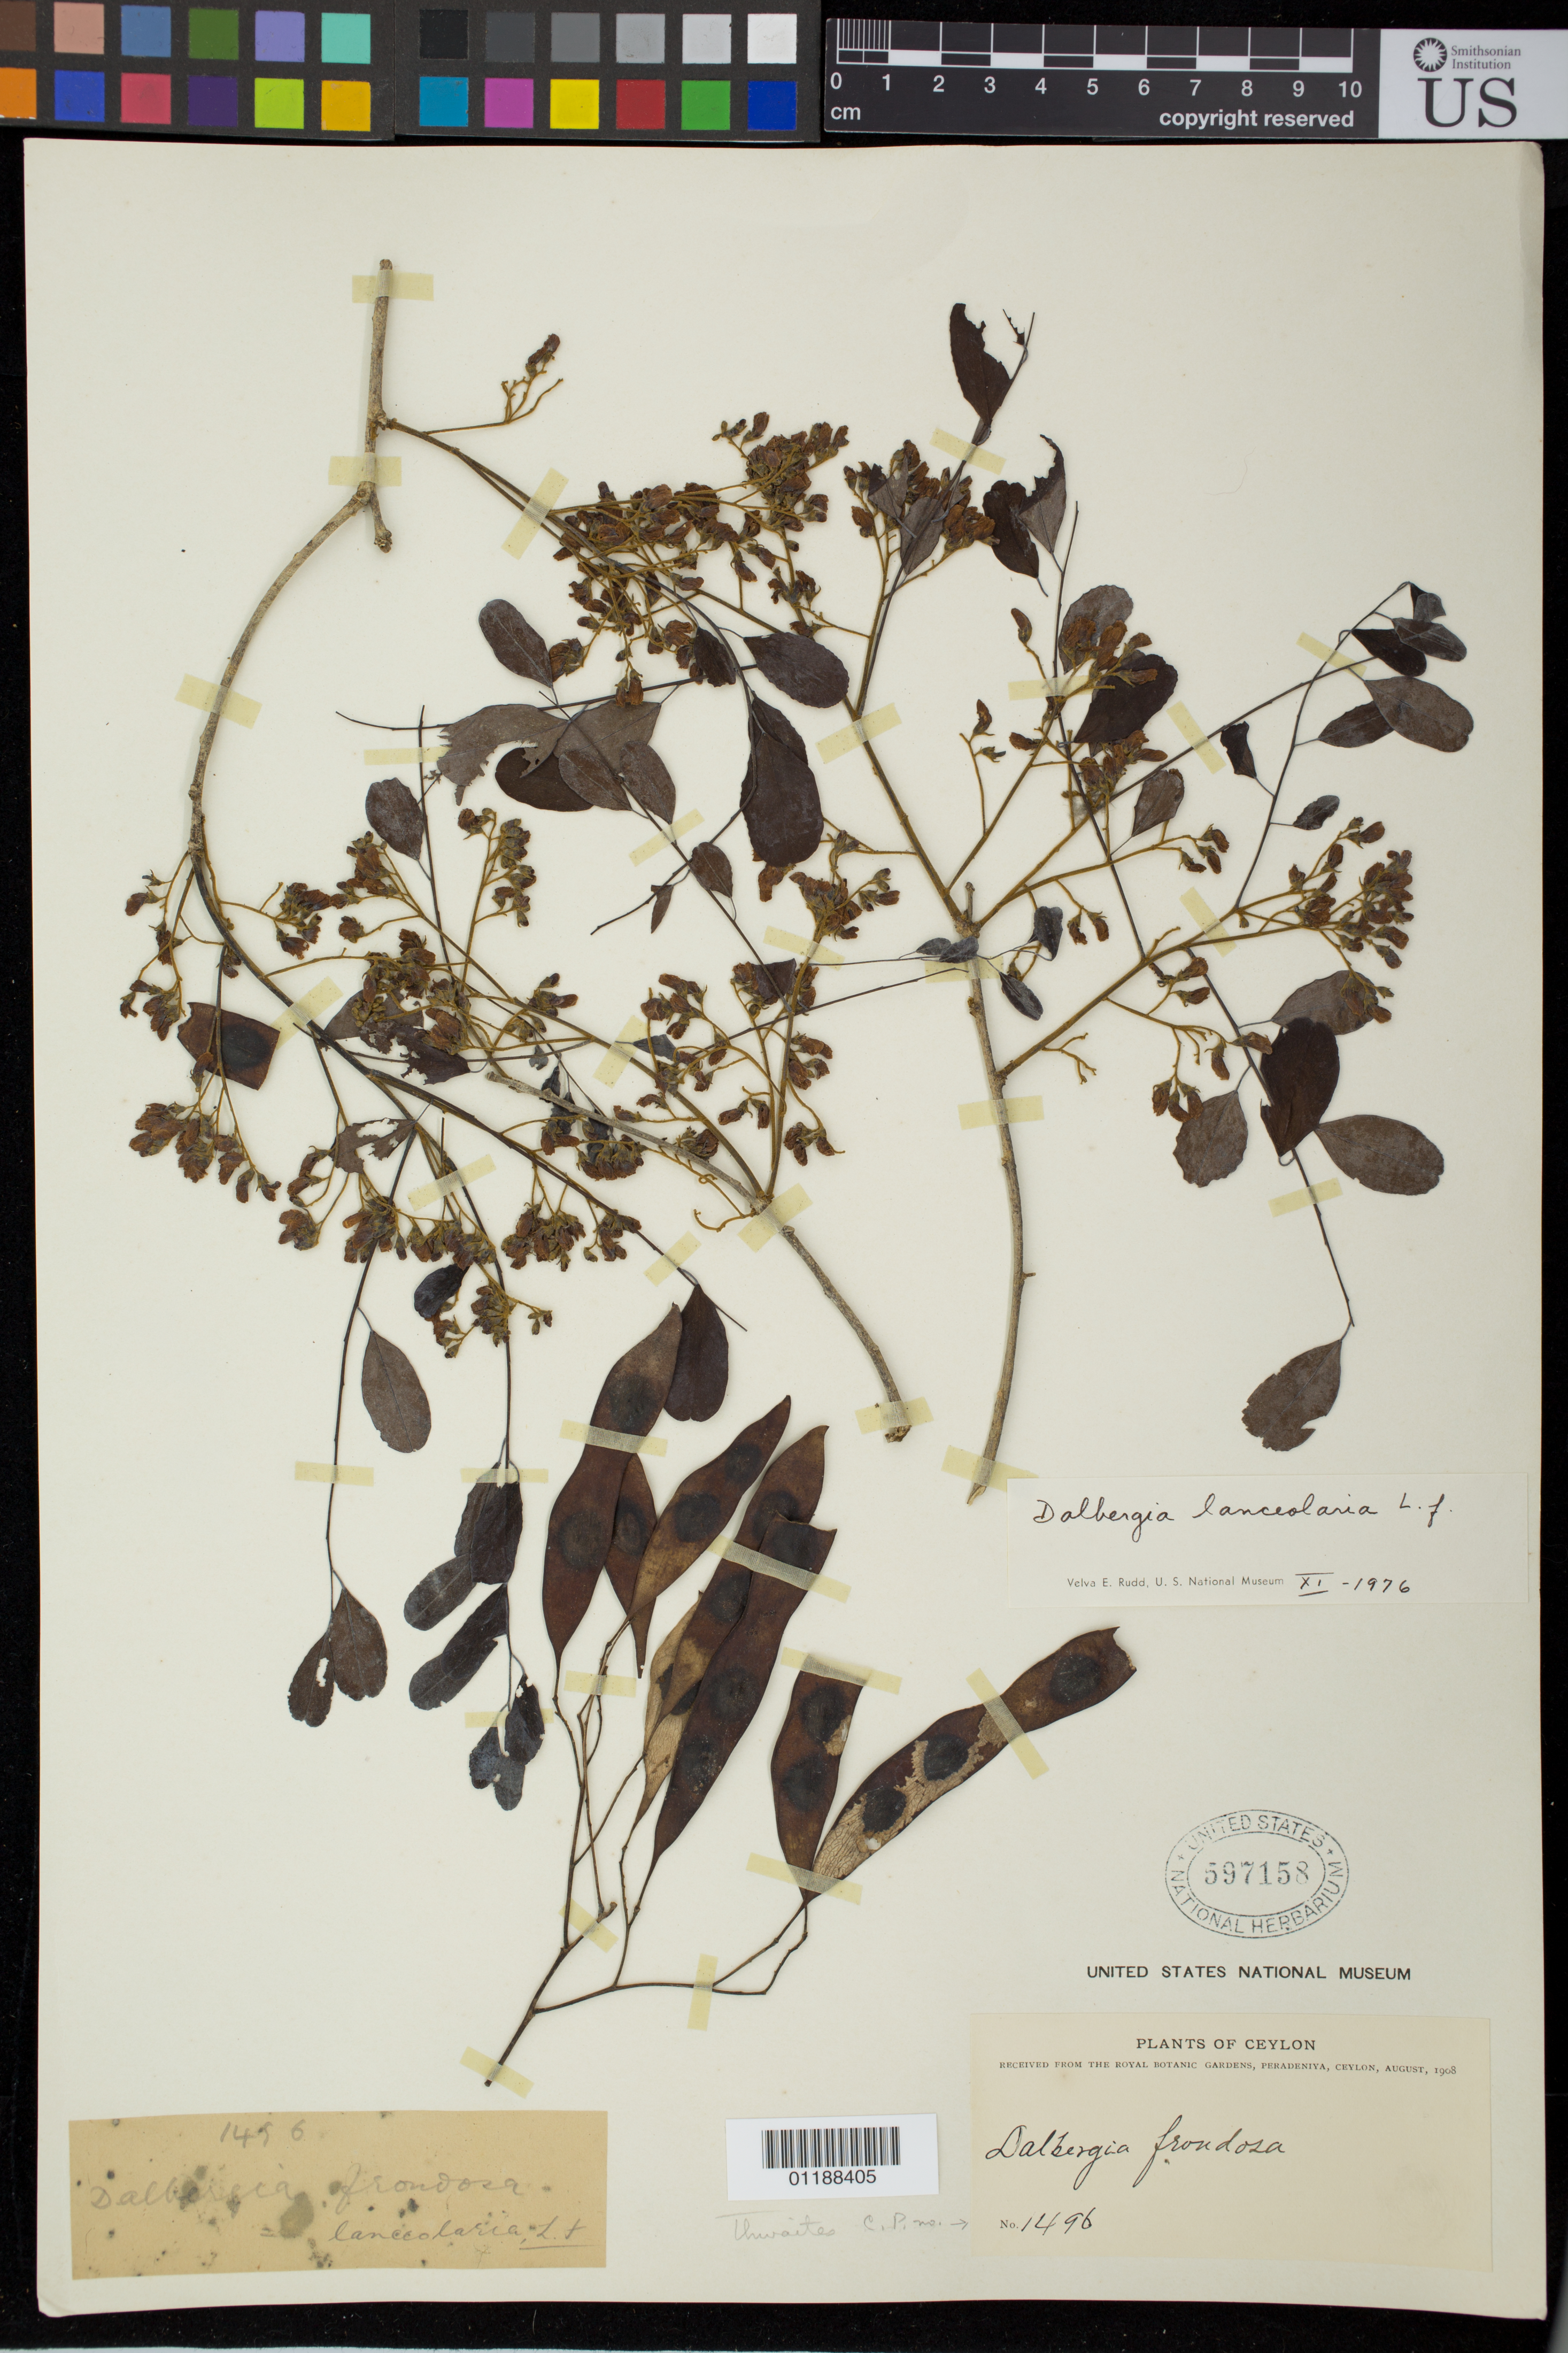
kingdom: Plantae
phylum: Tracheophyta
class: Magnoliopsida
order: Fabales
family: Fabaceae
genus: Dalbergia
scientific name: Dalbergia lanceolaria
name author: L. f.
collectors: C. Thwaites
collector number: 1496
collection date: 1908-08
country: Sri Lanka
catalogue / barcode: US 597158